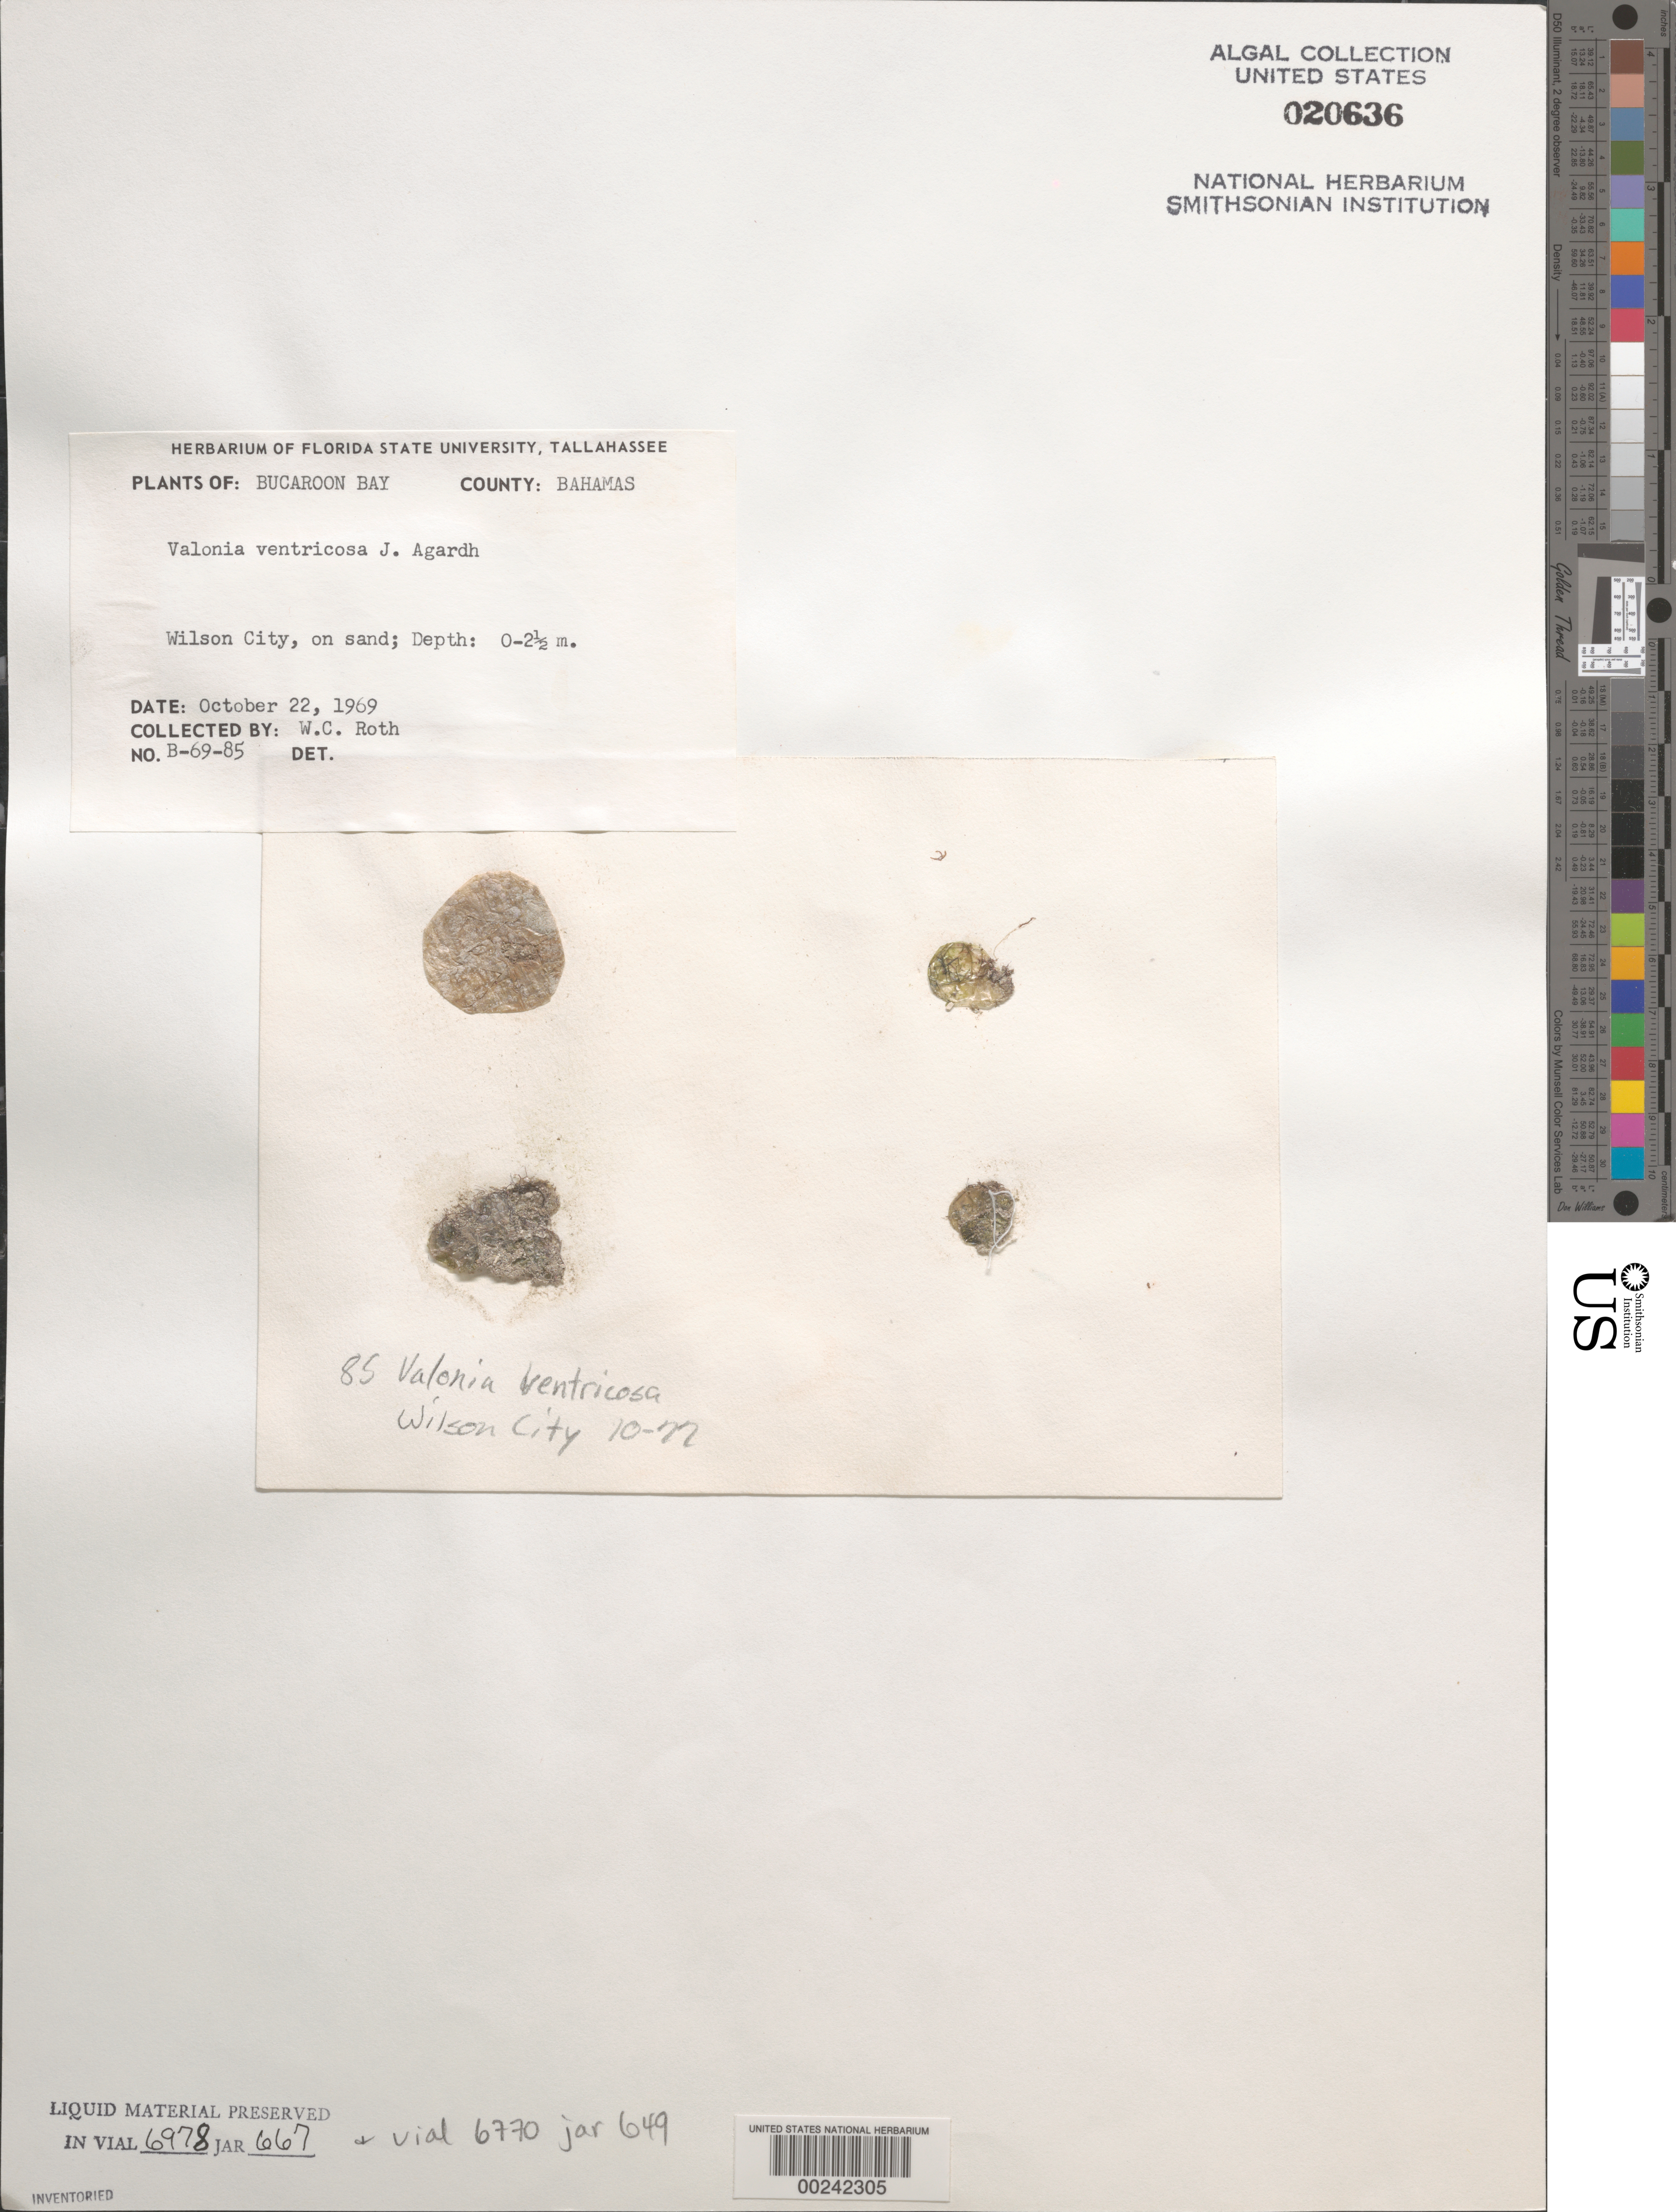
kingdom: Plantae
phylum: Chlorophyta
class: Ulvophyceae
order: Siphonocladales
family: Valoniaceae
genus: Valonia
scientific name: Valonia ventricosa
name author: J. Agardh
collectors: W. C. Roth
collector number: B-69-85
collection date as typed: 22 Oct 1969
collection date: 1969-10-22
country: Bahamas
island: Great Abaco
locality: Wilson City, Buckaroon Bay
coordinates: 26 22'00" N, 77 02'00" W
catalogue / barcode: US 20636